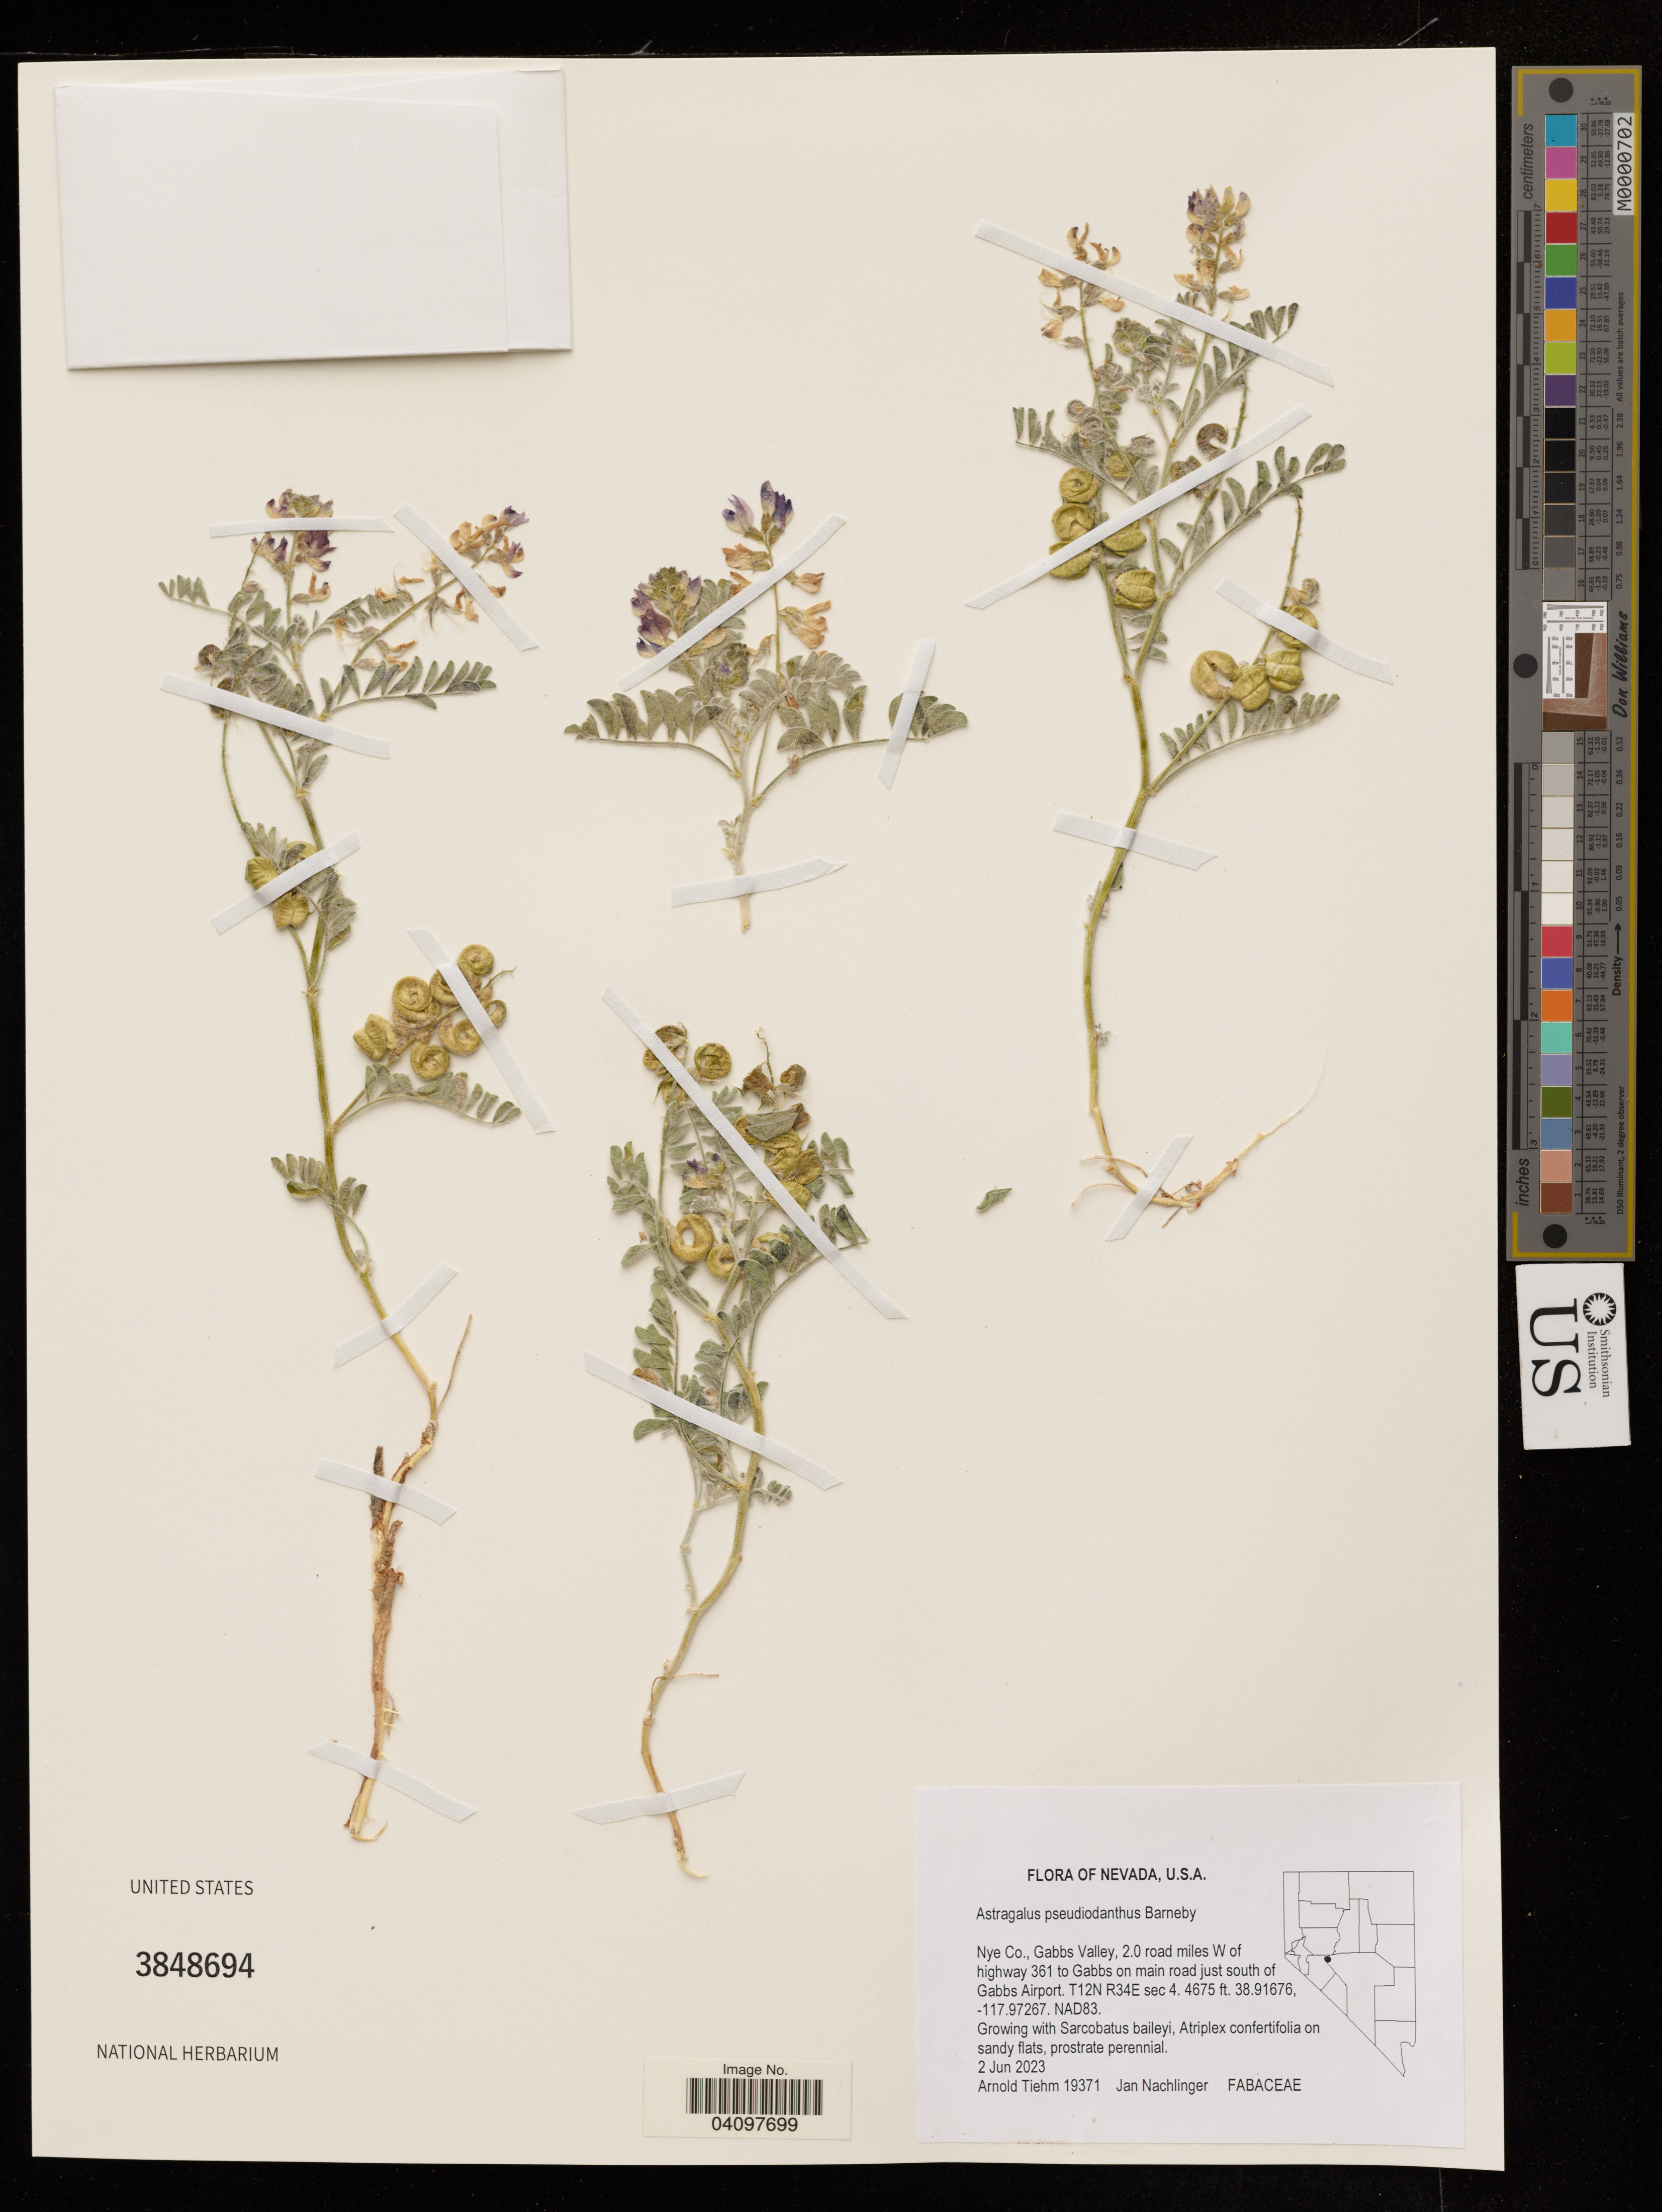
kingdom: Plantae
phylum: Tracheophyta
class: Magnoliopsida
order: Fabales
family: Fabaceae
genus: Astragalus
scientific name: Astragalus pseudiodanthus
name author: Barneby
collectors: A. Tiehm & J. Nachlinger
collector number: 19371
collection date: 2023-06-02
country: United States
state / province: Nevada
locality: Nye Co., Gabbs Valley, 2.0 road miles W of highway 361 to Gabbs on main road just south of Gabbs Airport. T12N R34E sec 4.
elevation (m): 4675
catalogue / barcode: US 3848694